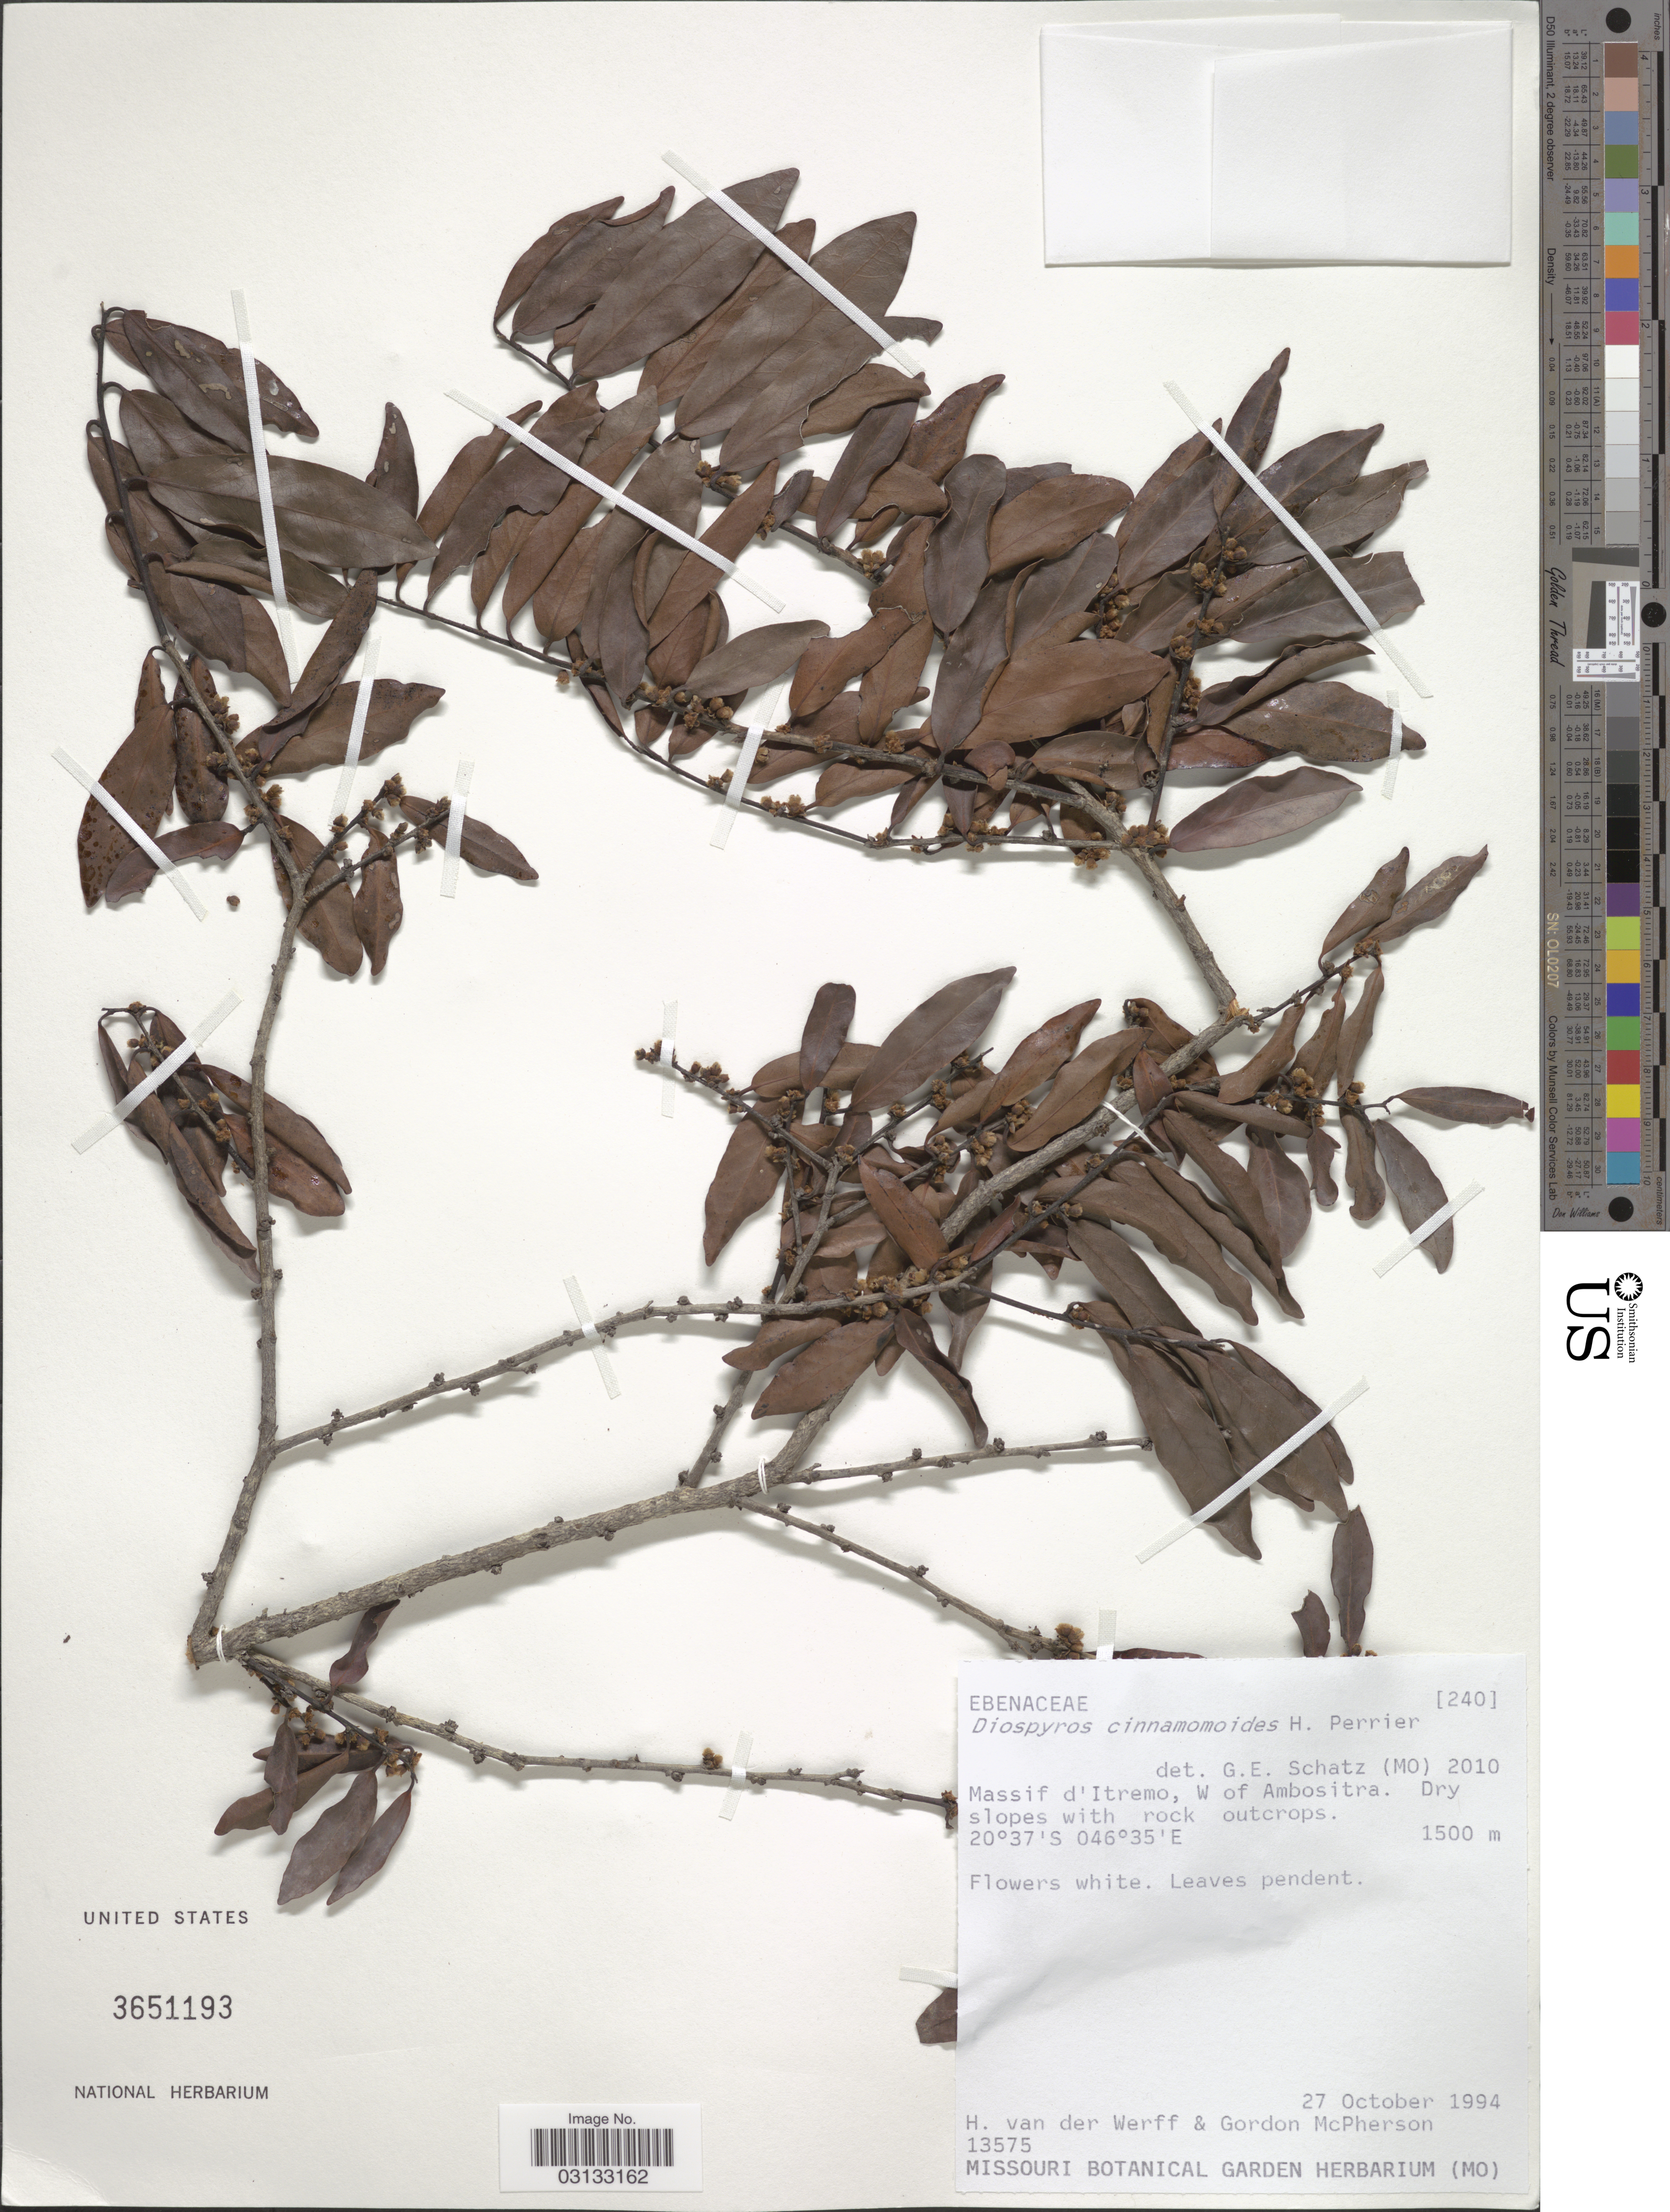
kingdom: Plantae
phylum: Tracheophyta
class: Magnoliopsida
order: Ericales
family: Ebenaceae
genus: Diospyros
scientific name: Diospyros cinnamomoides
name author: H. Perrier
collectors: H. van der Werff & G. D. McPherson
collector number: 13575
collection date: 1994-10-27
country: Madagascar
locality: Massif d'Itremo, W of Ambositra.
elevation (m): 1500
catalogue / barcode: US 3651193